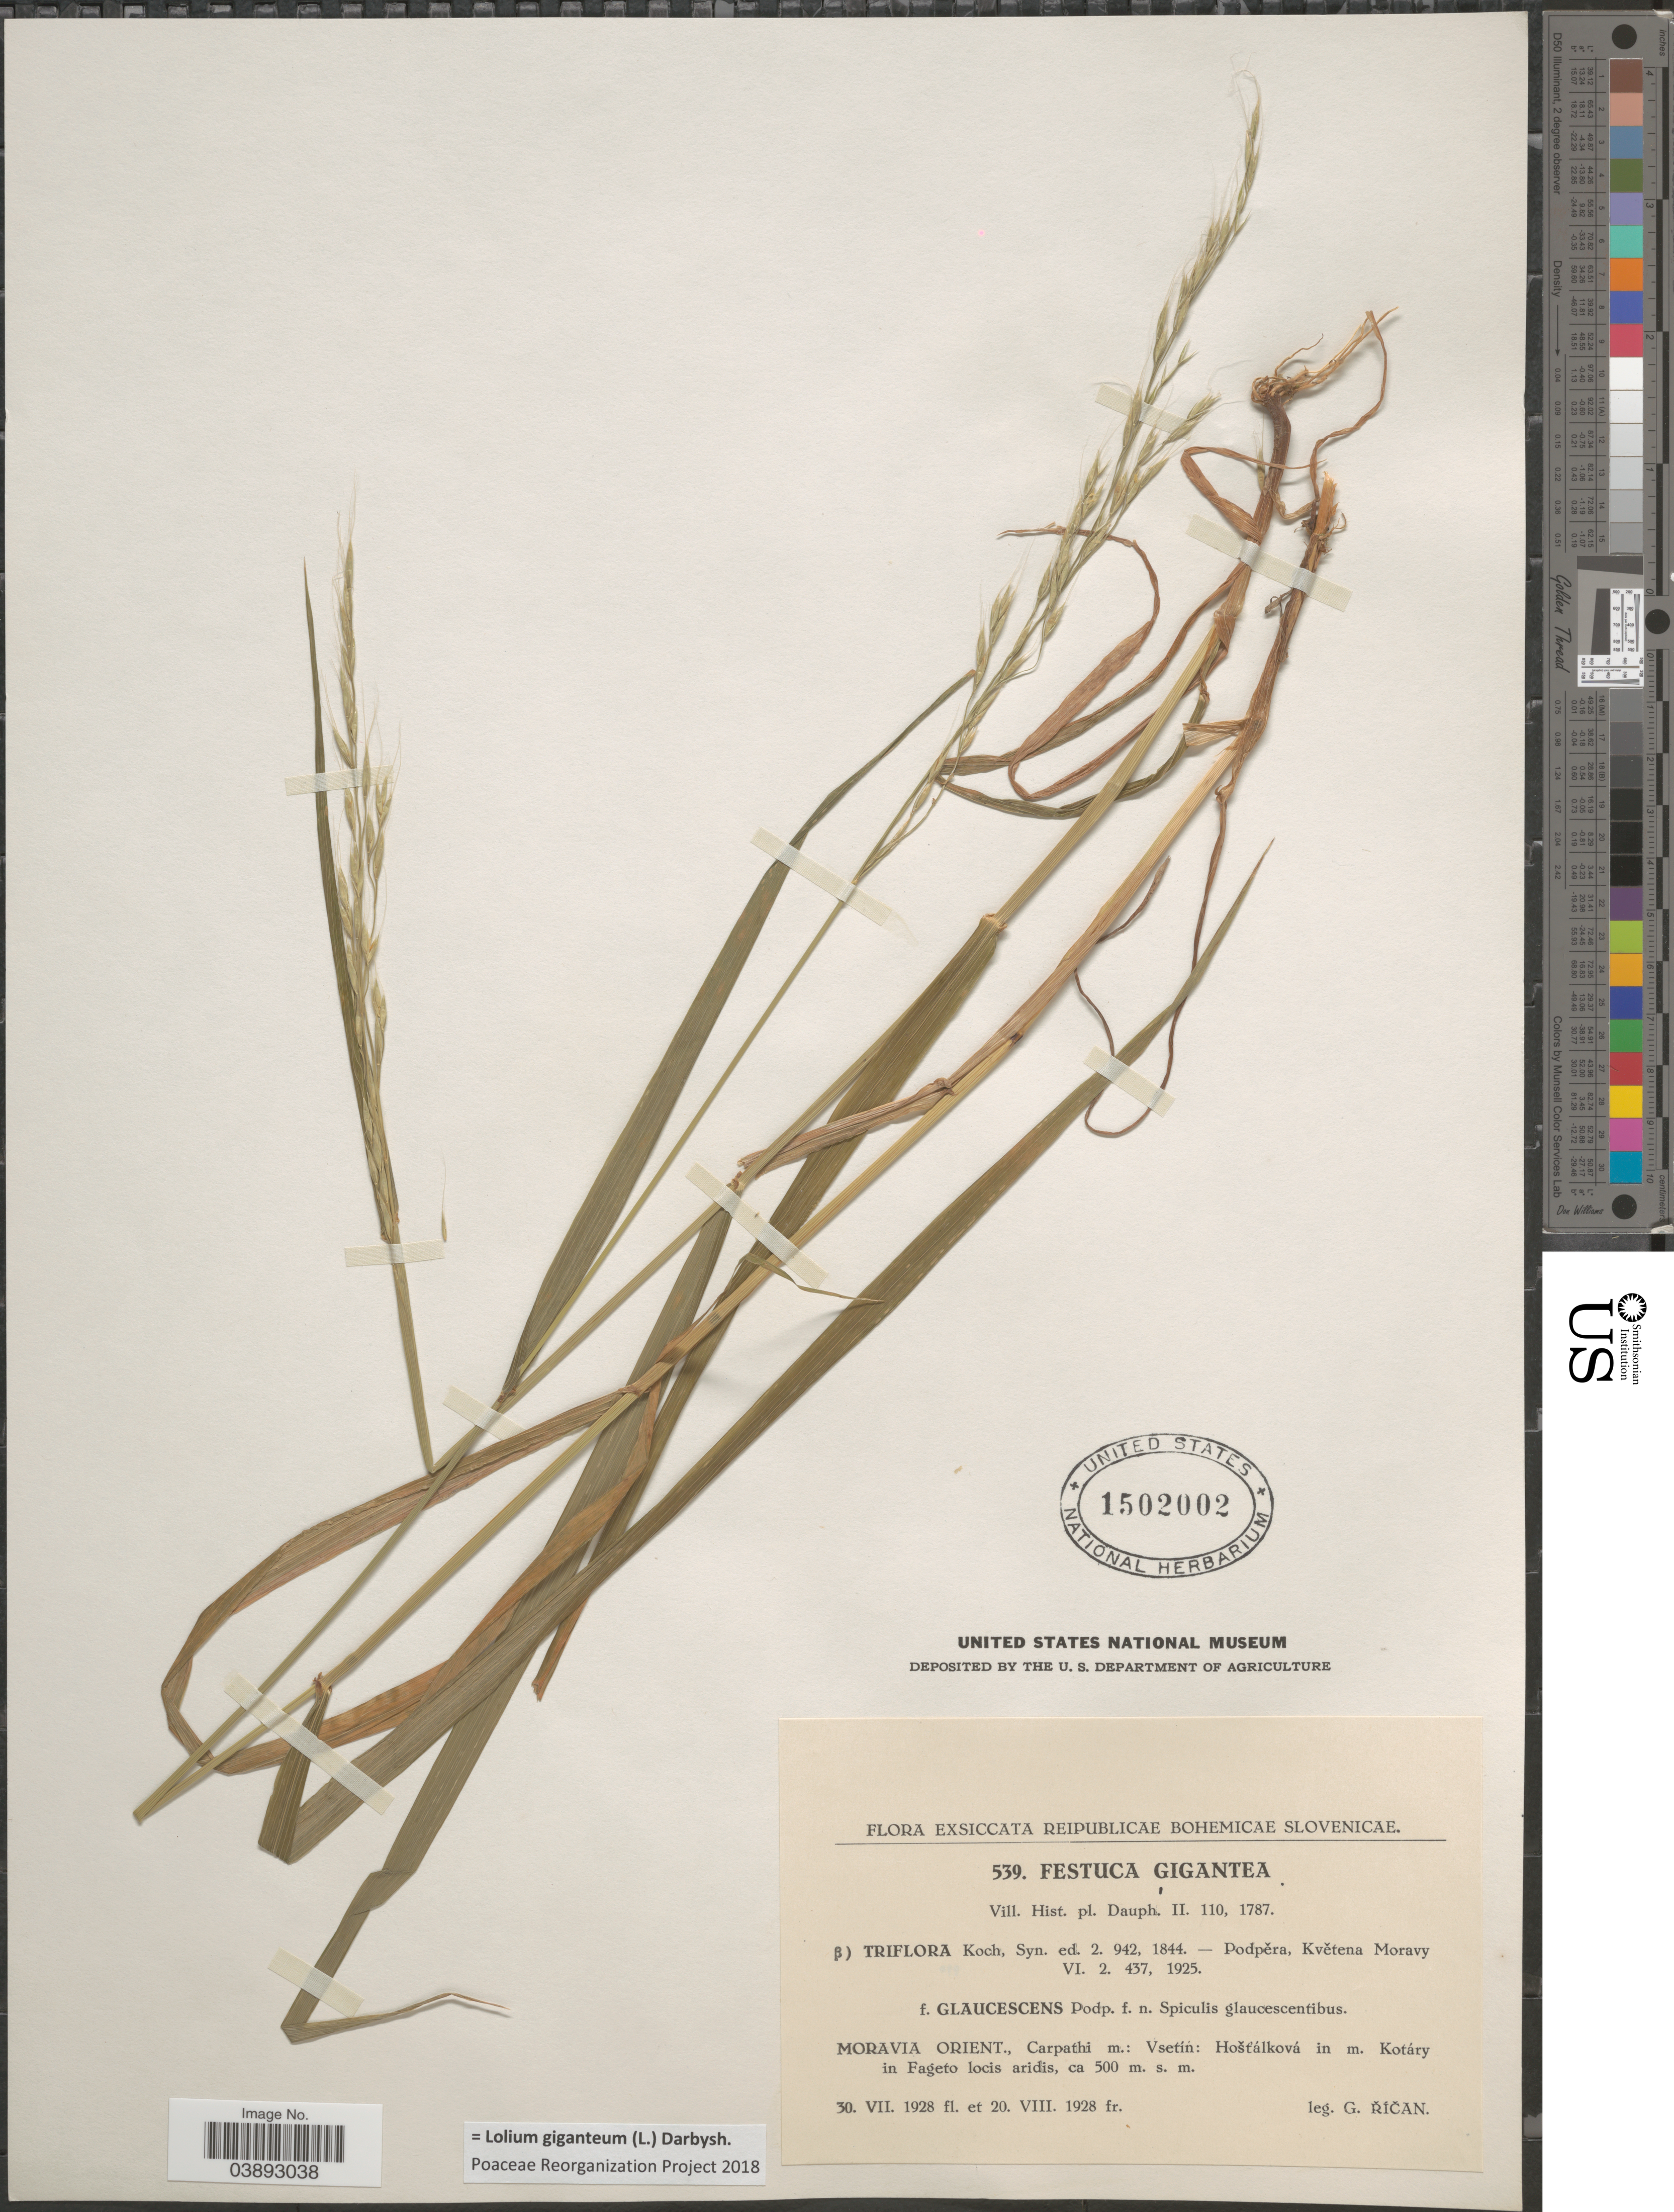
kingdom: Plantae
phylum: Tracheophyta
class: Liliopsida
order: Poales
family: Poaceae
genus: Lolium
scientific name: Lolium giganteum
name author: (L.) Darbysh.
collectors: G. Rican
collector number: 539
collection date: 1928-07-30/1928-08-20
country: Czechia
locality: Reipublicae Bohemicae Slovenica. Moravia orient. Carpathi m.: Vsetín: Hošfálková in m. Kotáry in Fageto ocis aridis.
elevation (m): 500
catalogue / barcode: US 1502002